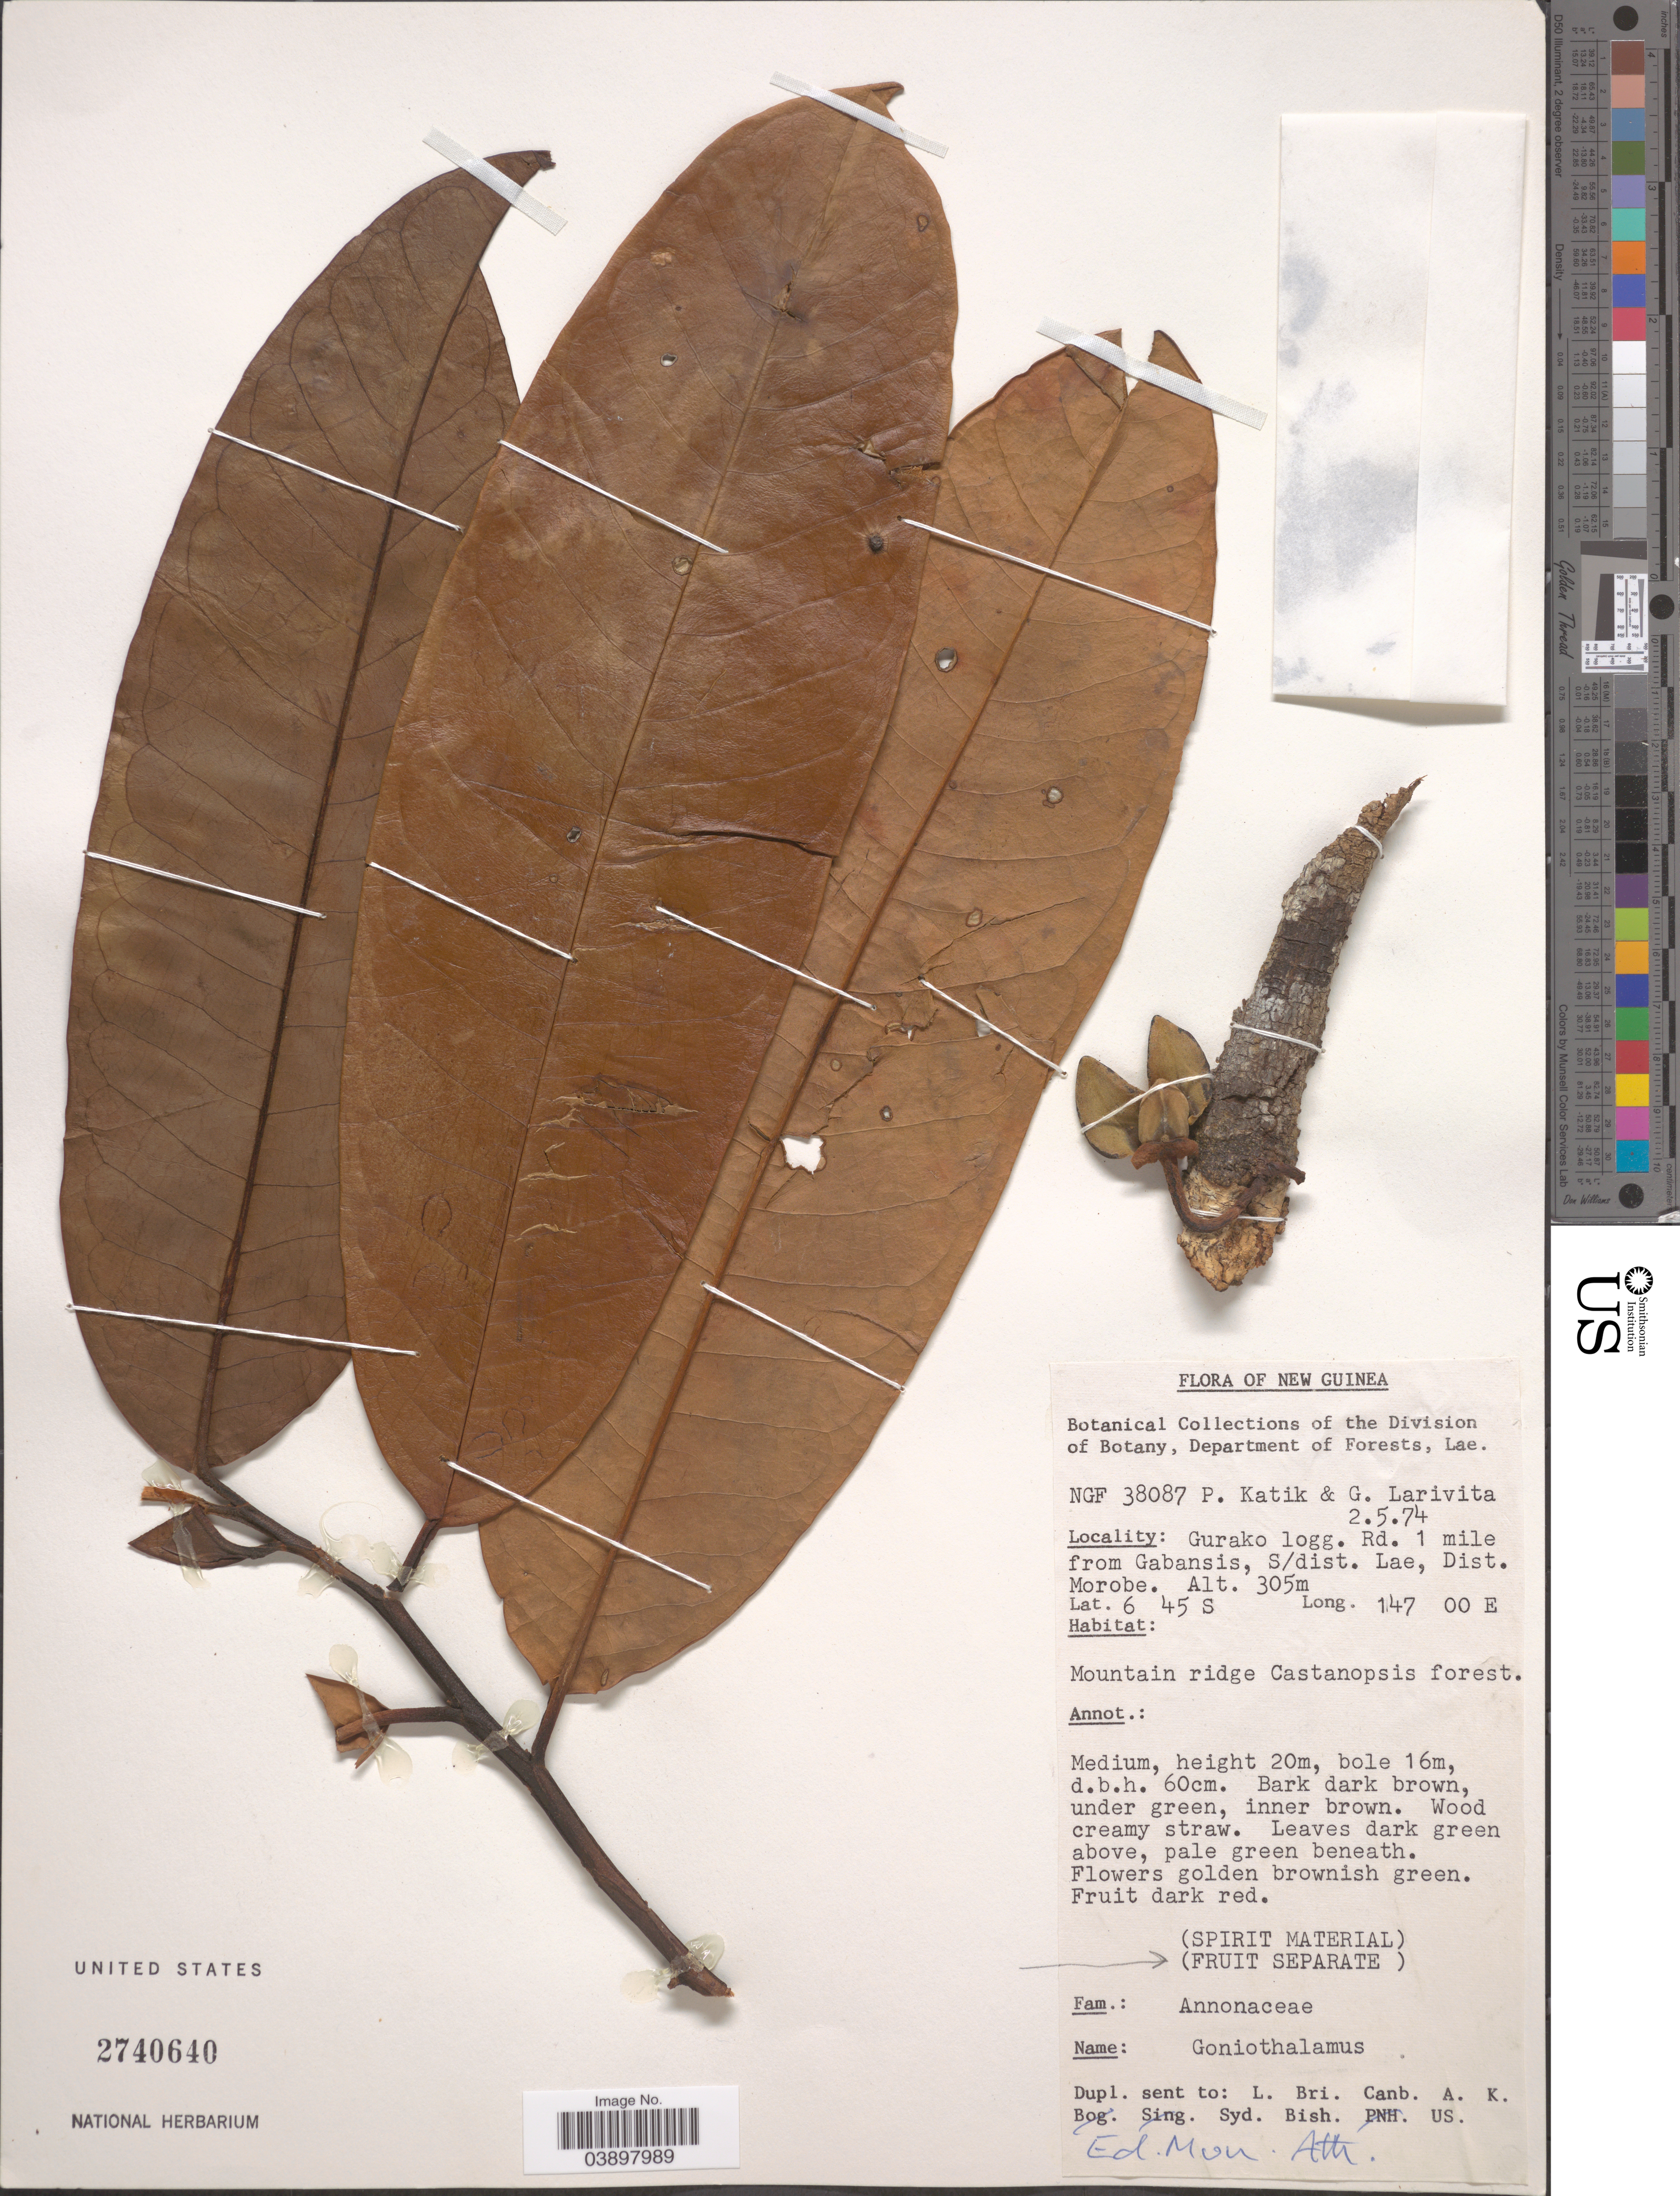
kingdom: Plantae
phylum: Tracheophyta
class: Magnoliopsida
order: Magnoliales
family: Annonaceae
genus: Goniothalamus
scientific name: Goniothalamus sp.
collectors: P. Katik & G. Larivita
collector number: NGF 38087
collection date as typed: Transcribed d/m/y: 2/5/74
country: Papua New Guinea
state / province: Morobe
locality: New Guinea. Gurako logg. Rd. 1 mile from Gabansis, S/dist. Lae, Dist. Morobe.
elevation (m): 305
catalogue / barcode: US 2740640